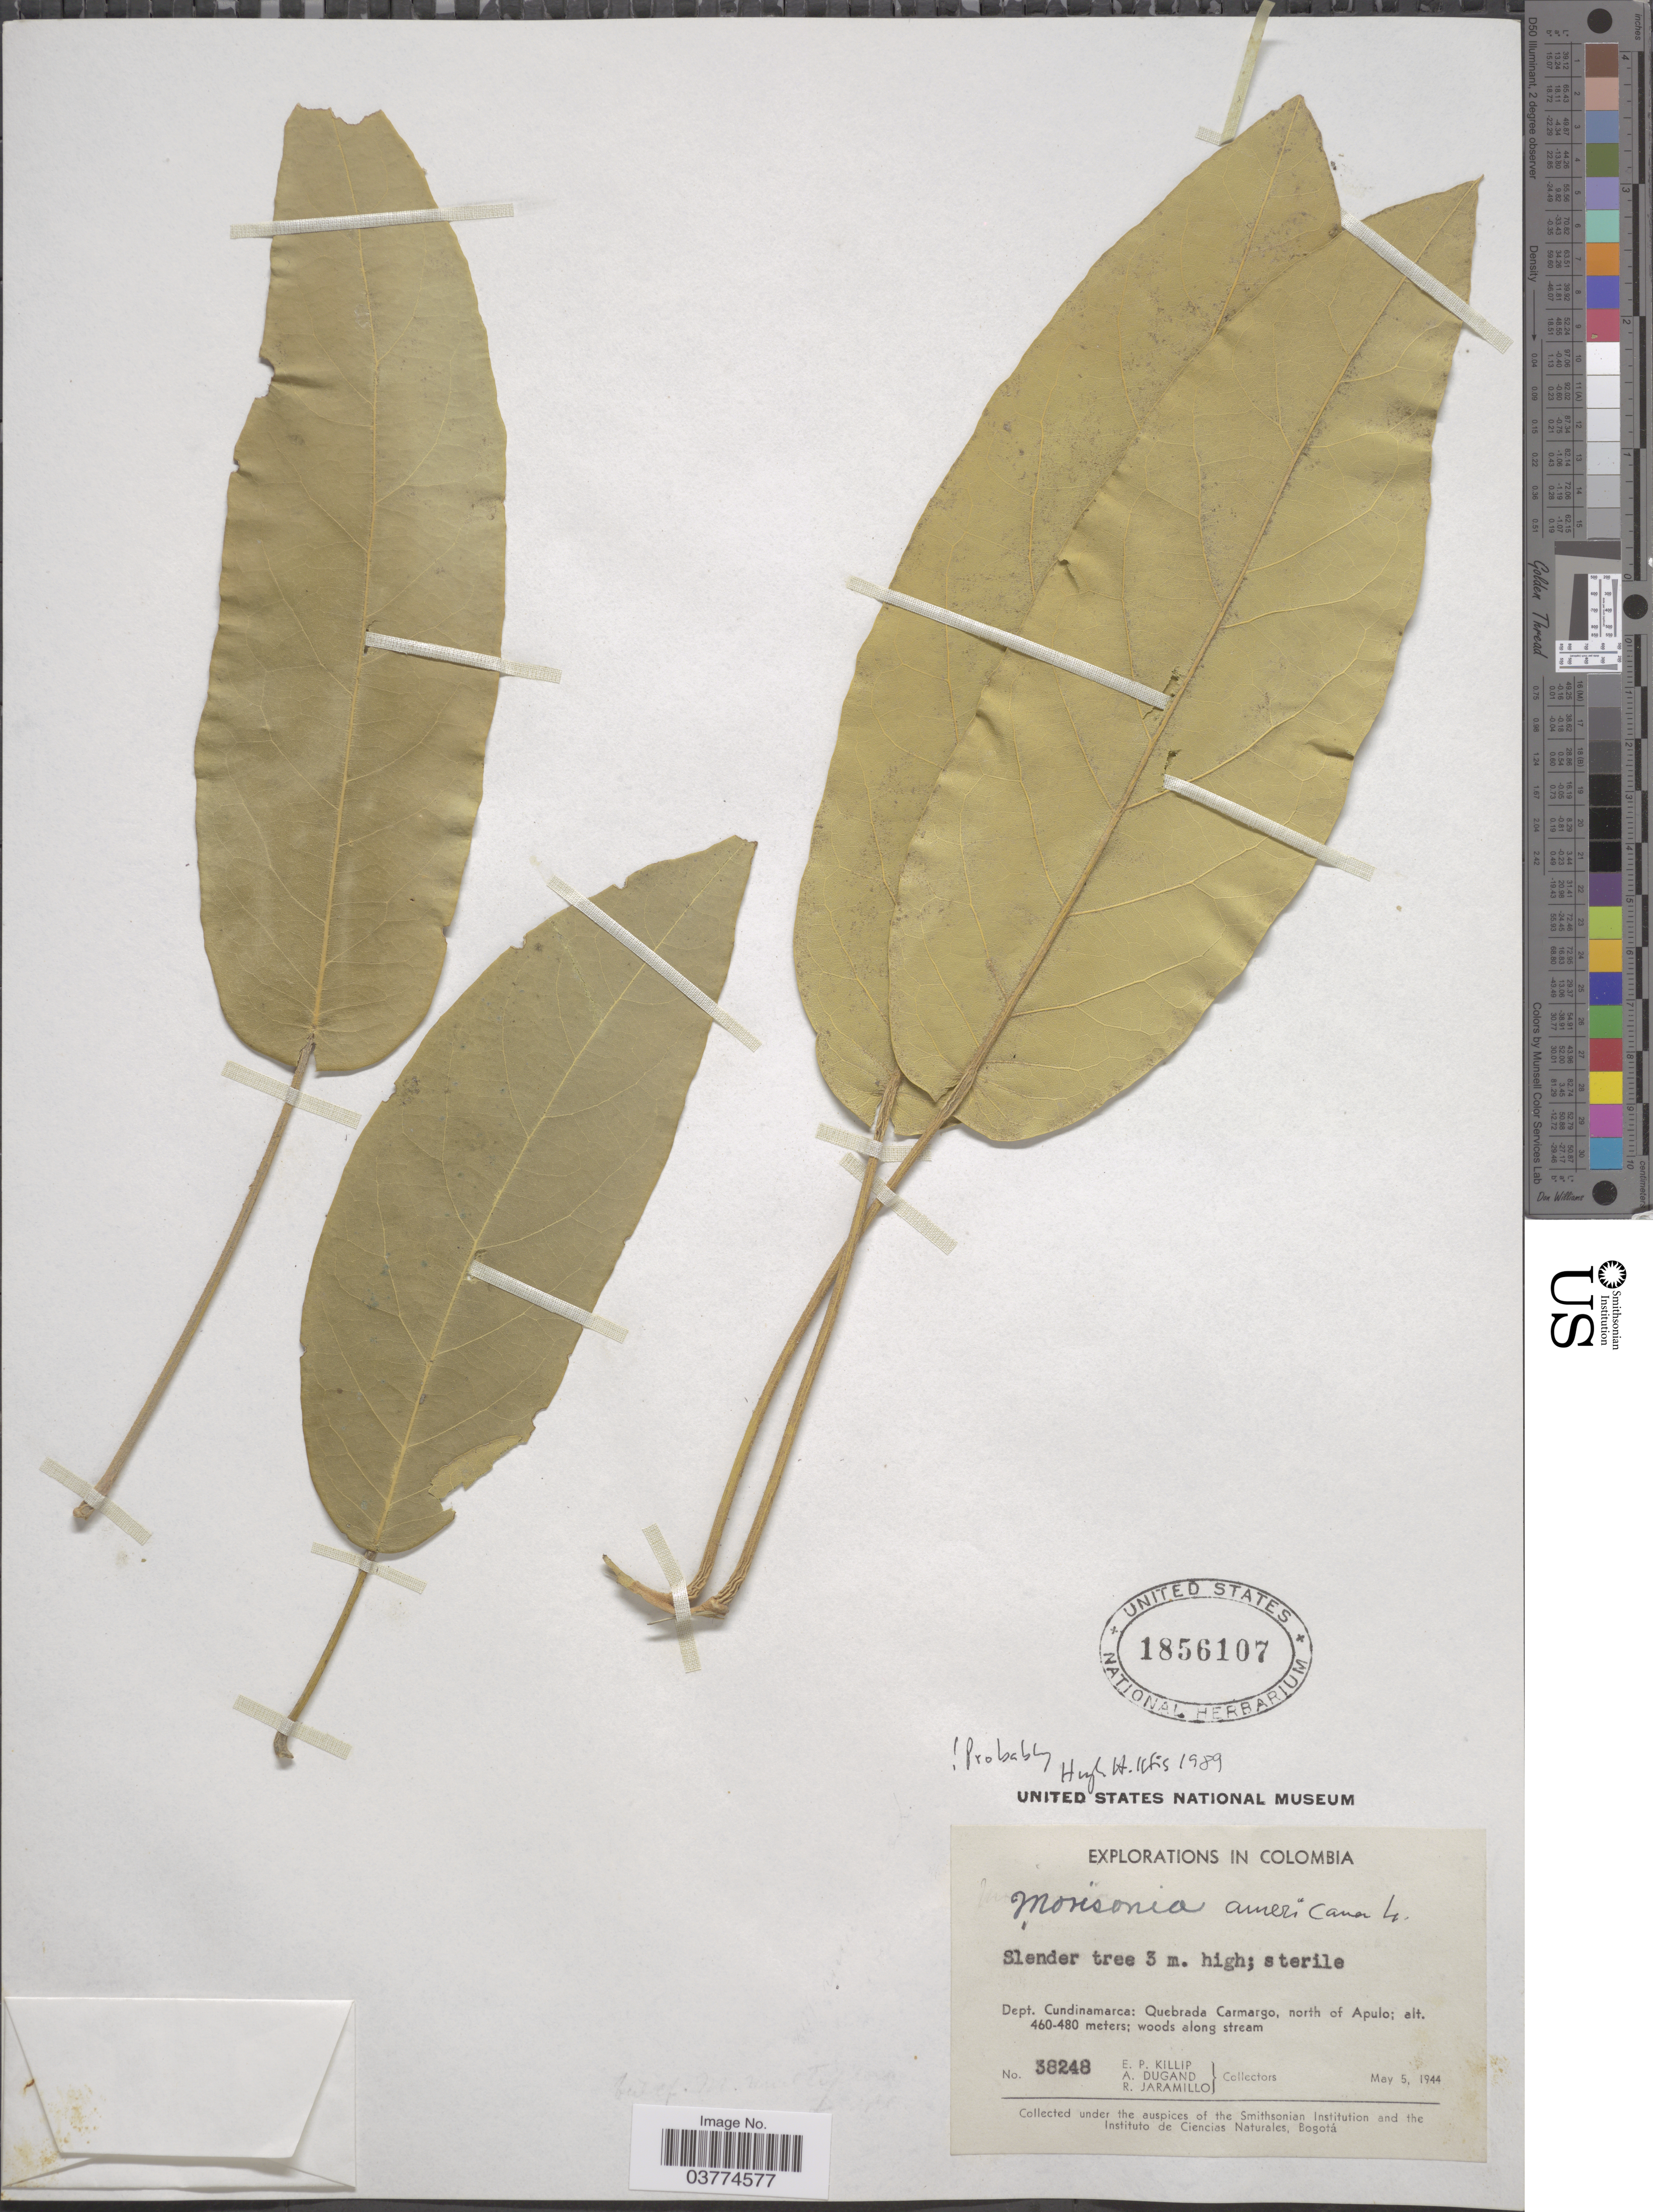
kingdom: Plantae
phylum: Tracheophyta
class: Magnoliopsida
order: Brassicales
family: Capparaceae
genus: Morisonia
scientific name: Morisonia americana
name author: L.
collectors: E. P. Killip, A. Dugand & R. Jaramillo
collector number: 38248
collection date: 1944-05-05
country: Colombia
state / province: Cundinamarca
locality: Dept. Cundinamarca: Quebrada Carmargo, north of Apulo.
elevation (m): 460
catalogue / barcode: US 1856107